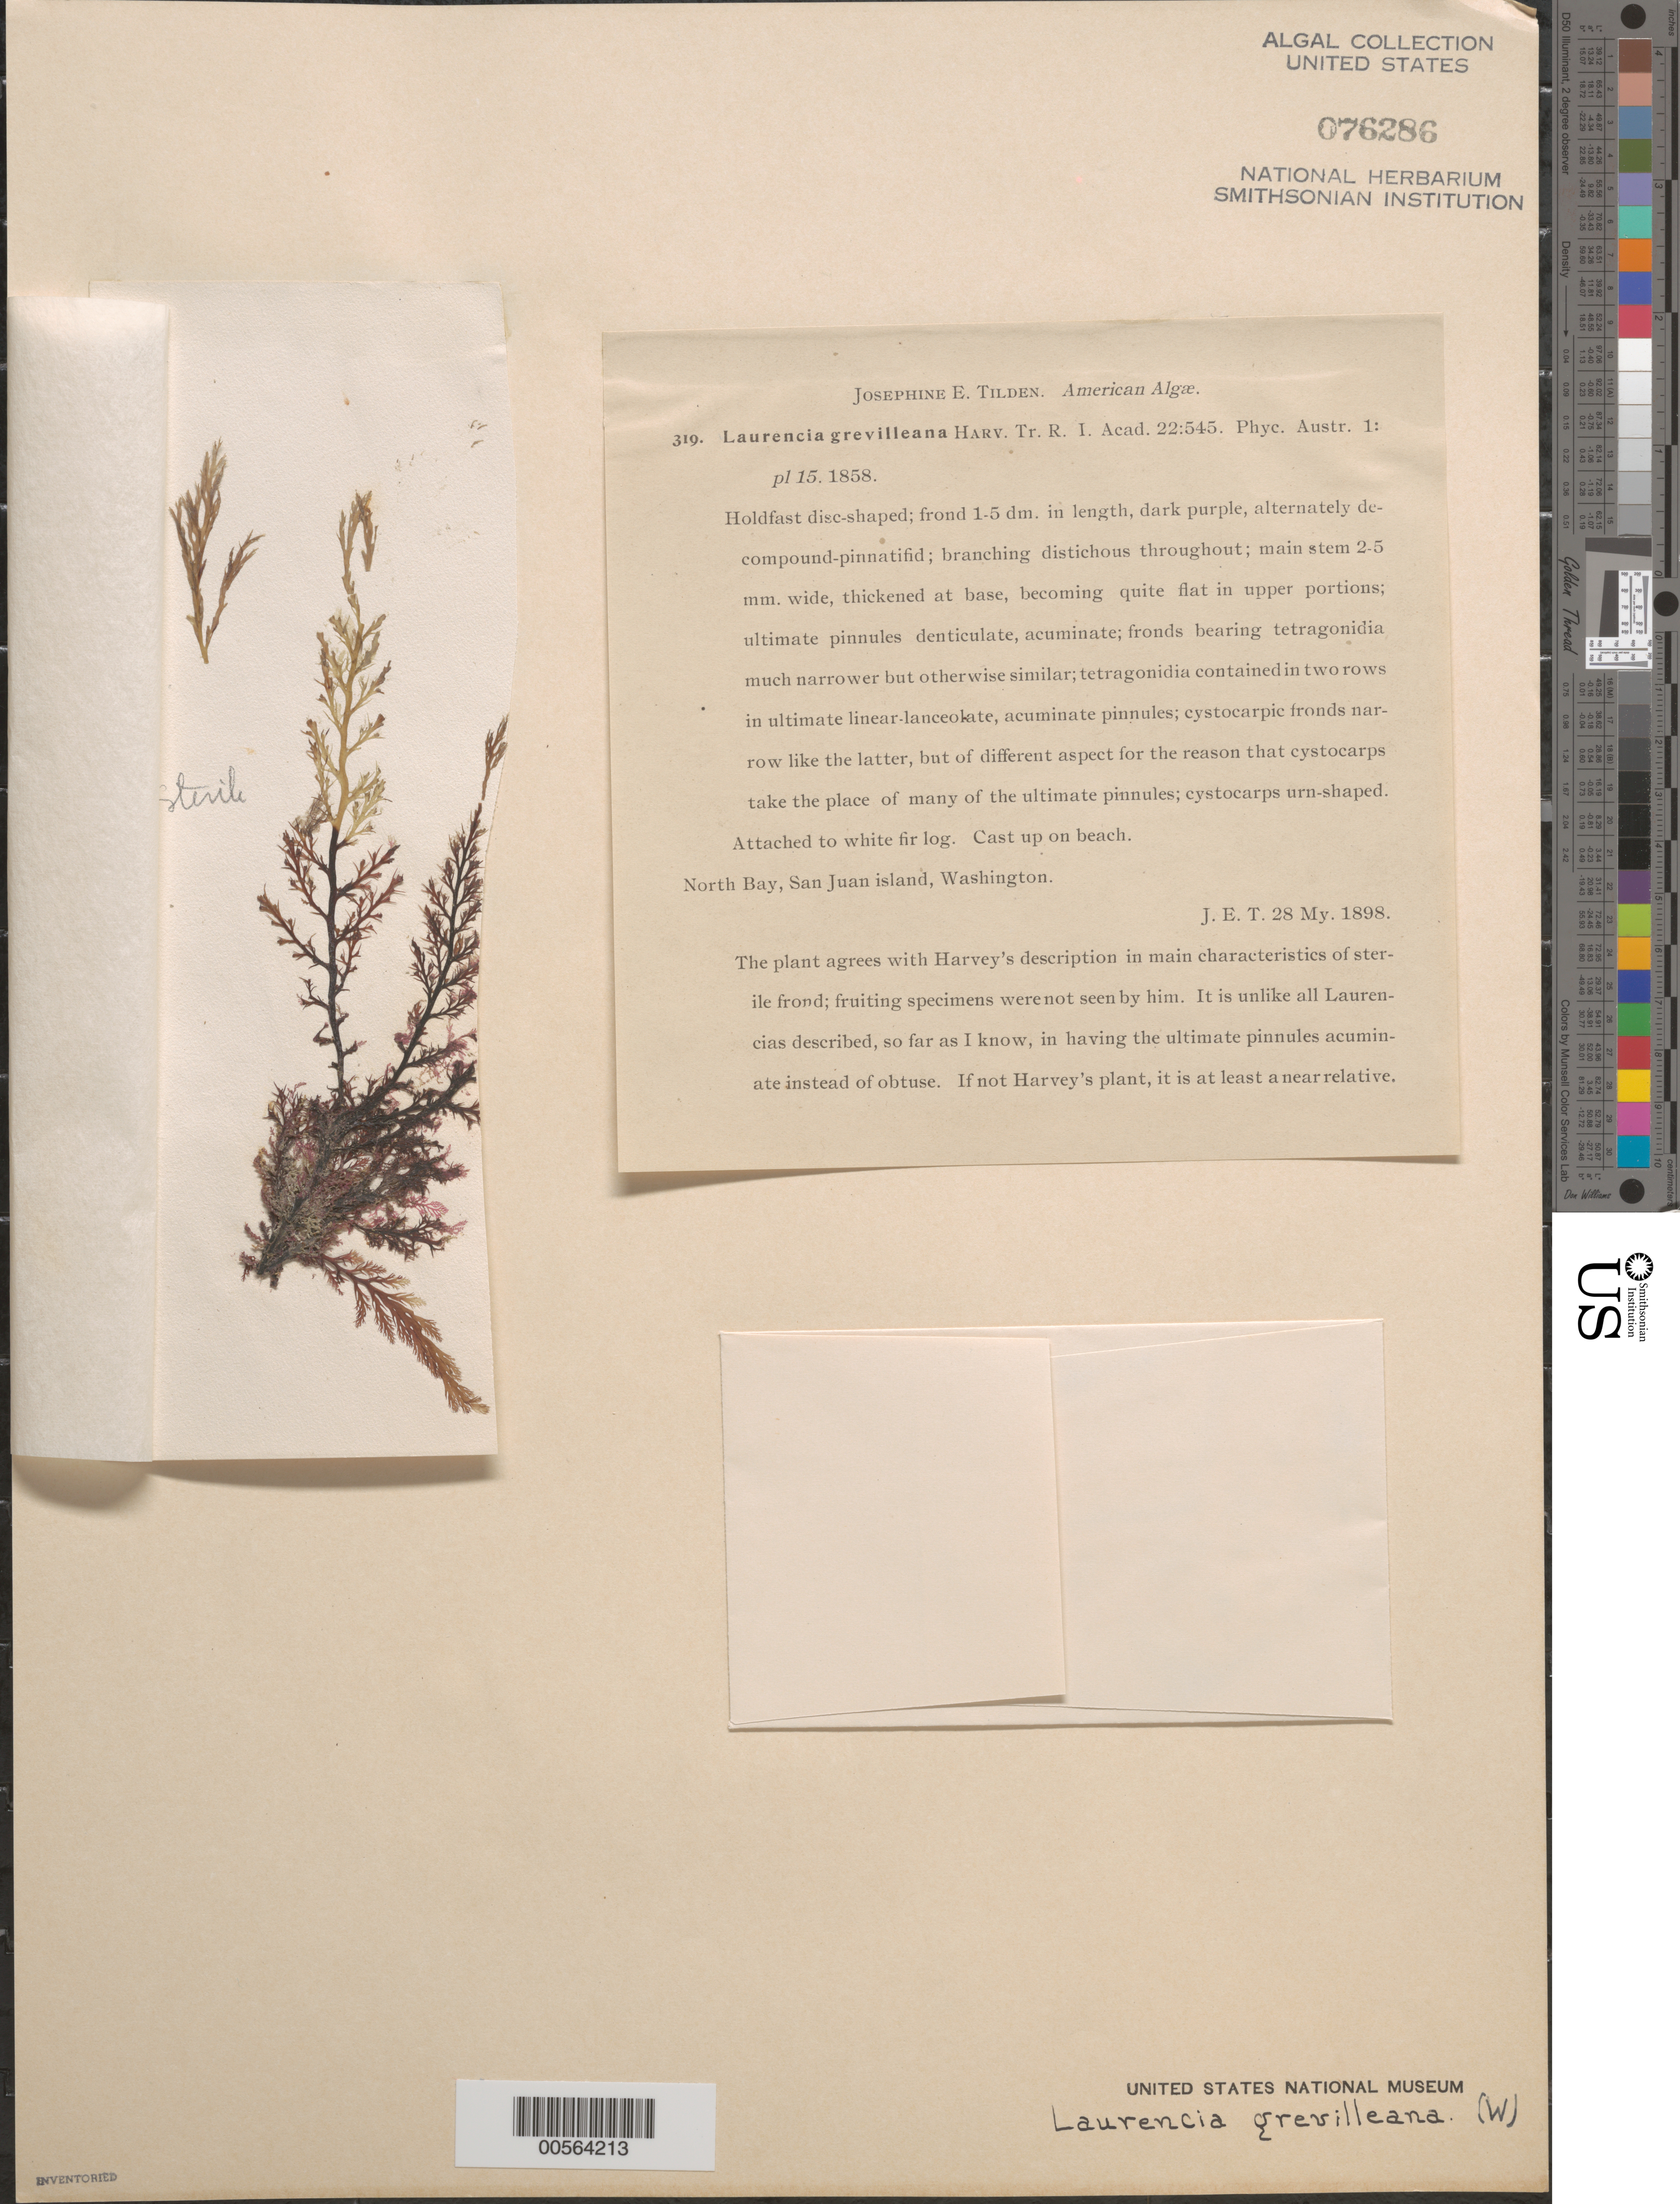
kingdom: Plantae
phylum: Rhodophyta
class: Florideophyceae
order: Ceramiales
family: Rhodomelaceae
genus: Laurencia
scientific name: Laurencia brongniartii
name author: J. Agardh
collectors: J. E. Tilden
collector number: JET 319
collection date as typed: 28 May 1898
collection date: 1898-05-28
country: United States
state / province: Washington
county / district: San Juan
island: San Juan Island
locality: North Bay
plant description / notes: Tilden, American Algae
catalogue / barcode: US 76286